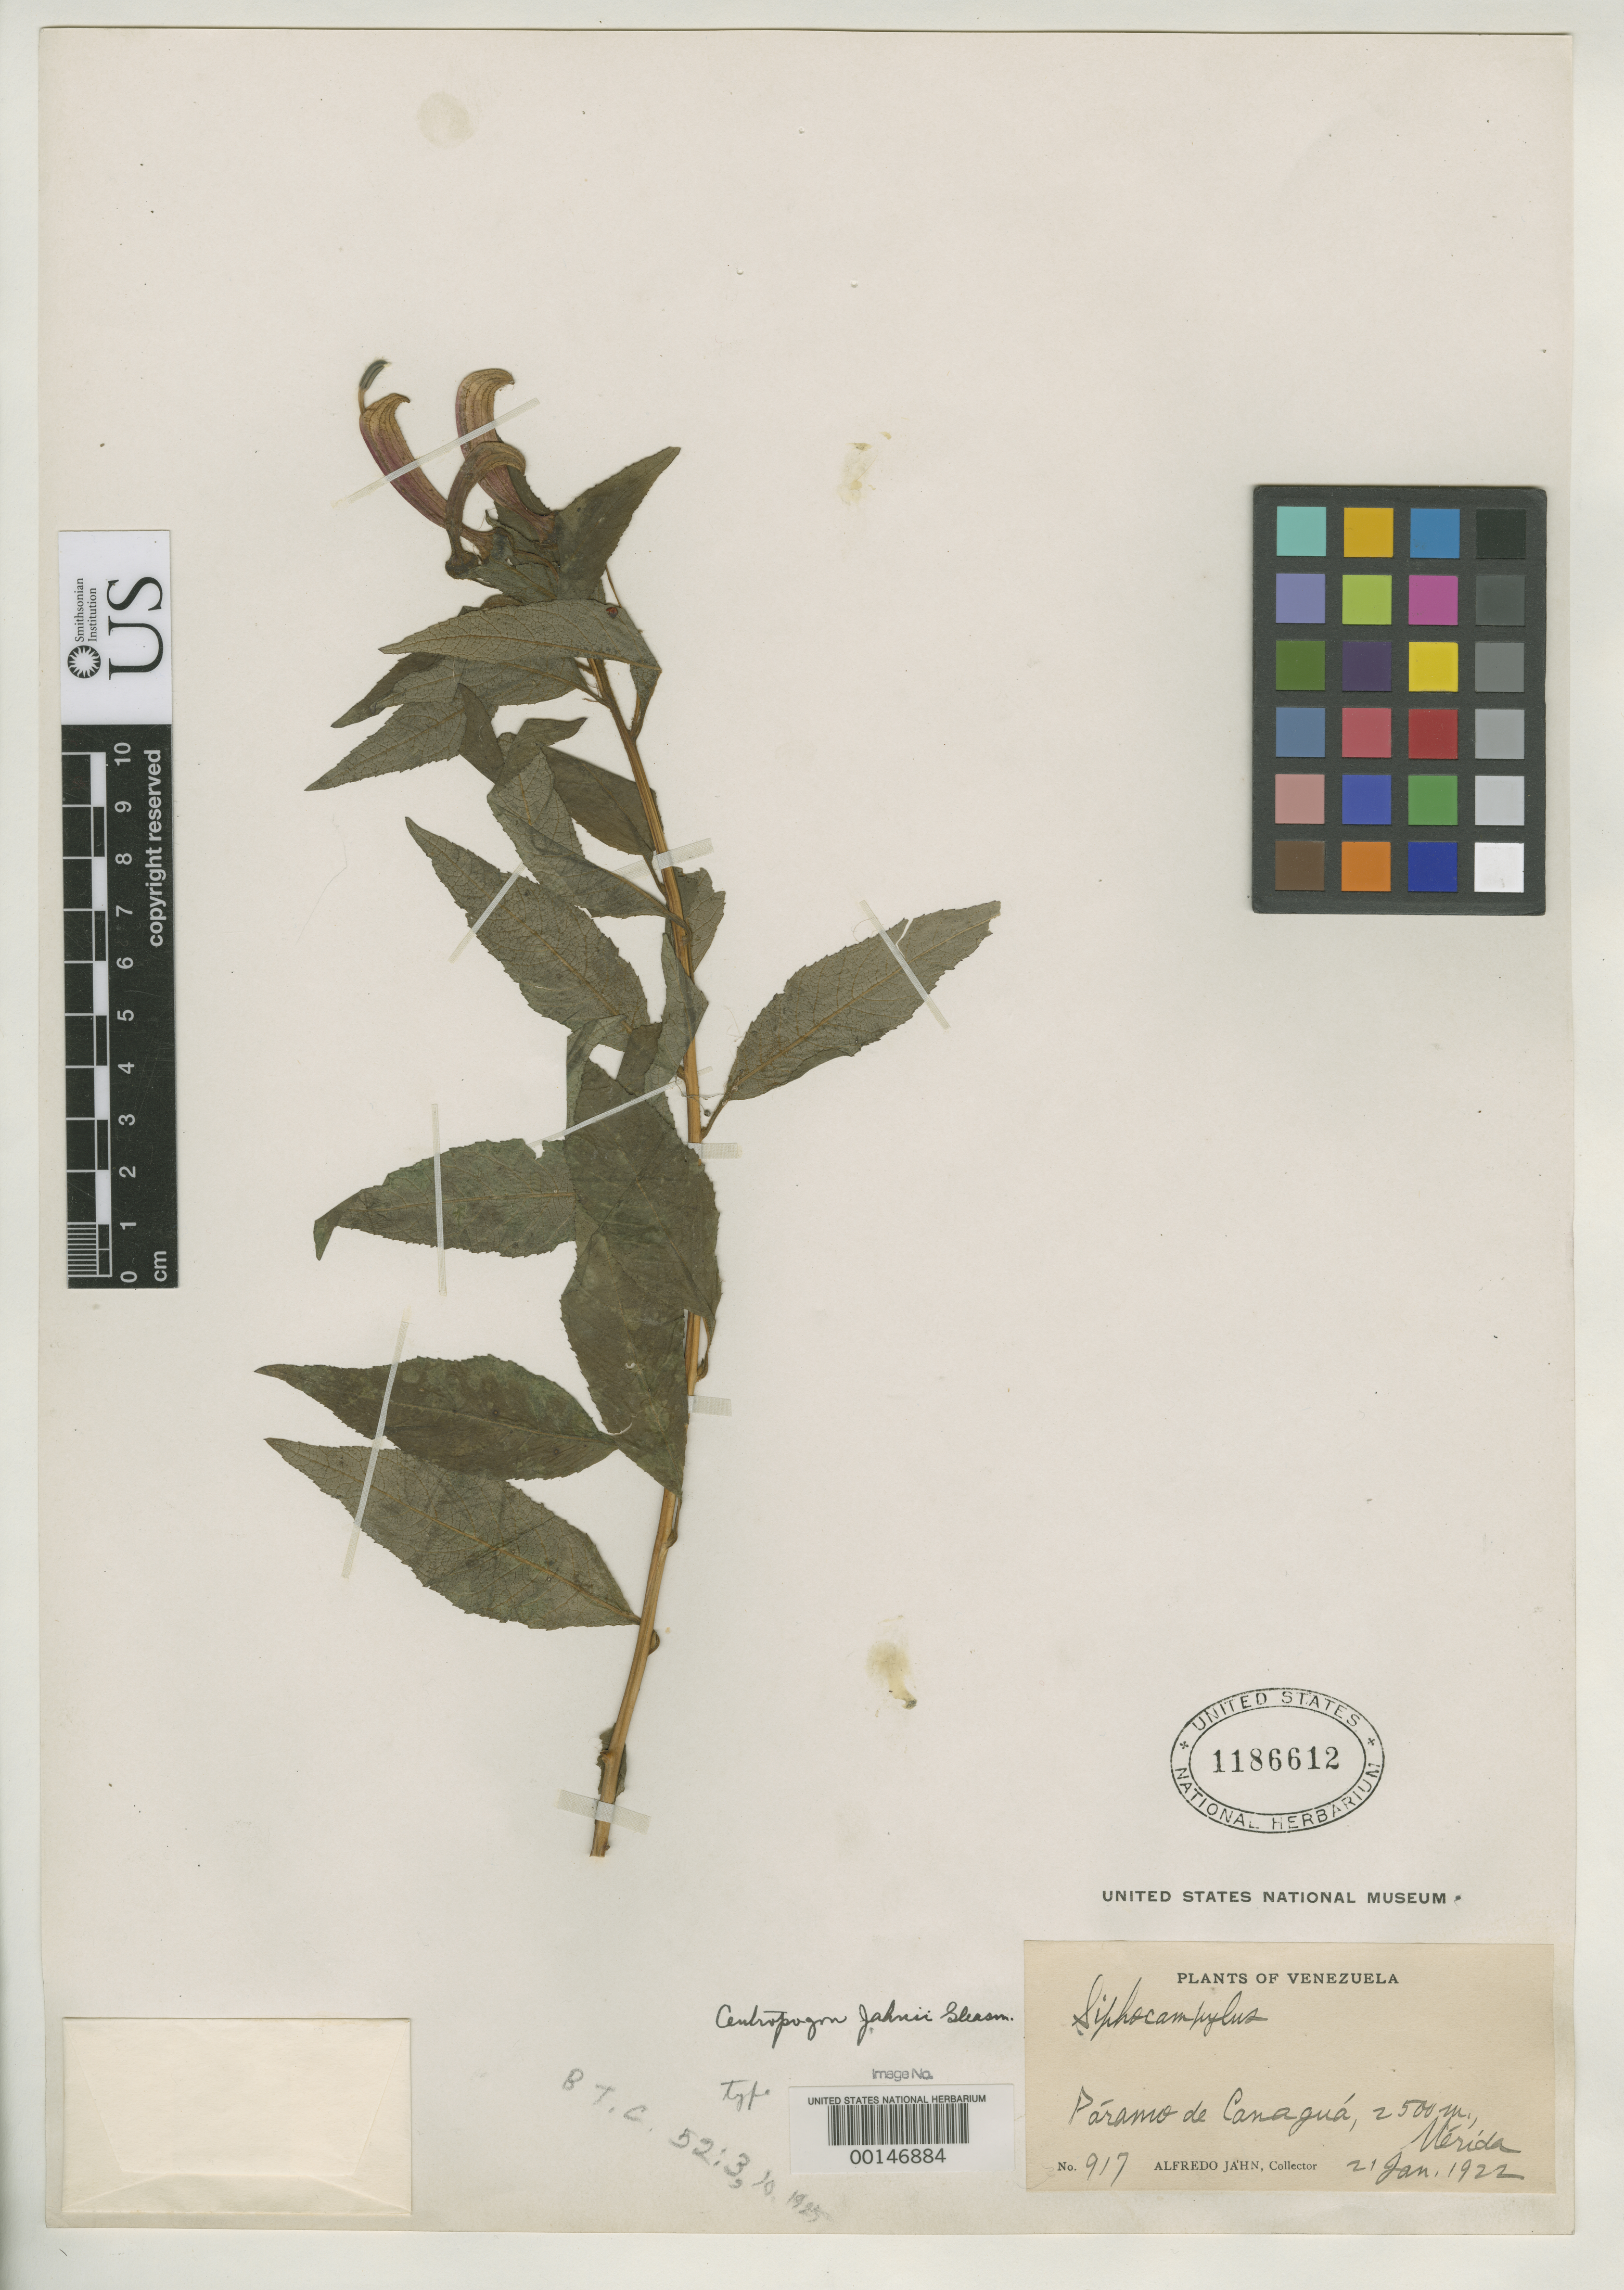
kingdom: Plantae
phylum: Tracheophyta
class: Magnoliopsida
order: Asterales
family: Campanulaceae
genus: Centropogon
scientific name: Centropogon jahnii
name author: Gleason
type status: Type Collection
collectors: A. Jahn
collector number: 917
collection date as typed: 21 Jan 1922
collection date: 1922-01-21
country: Venezuela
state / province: Mérida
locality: Paramo de Canaqua.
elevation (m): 2500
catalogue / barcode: US 1186612